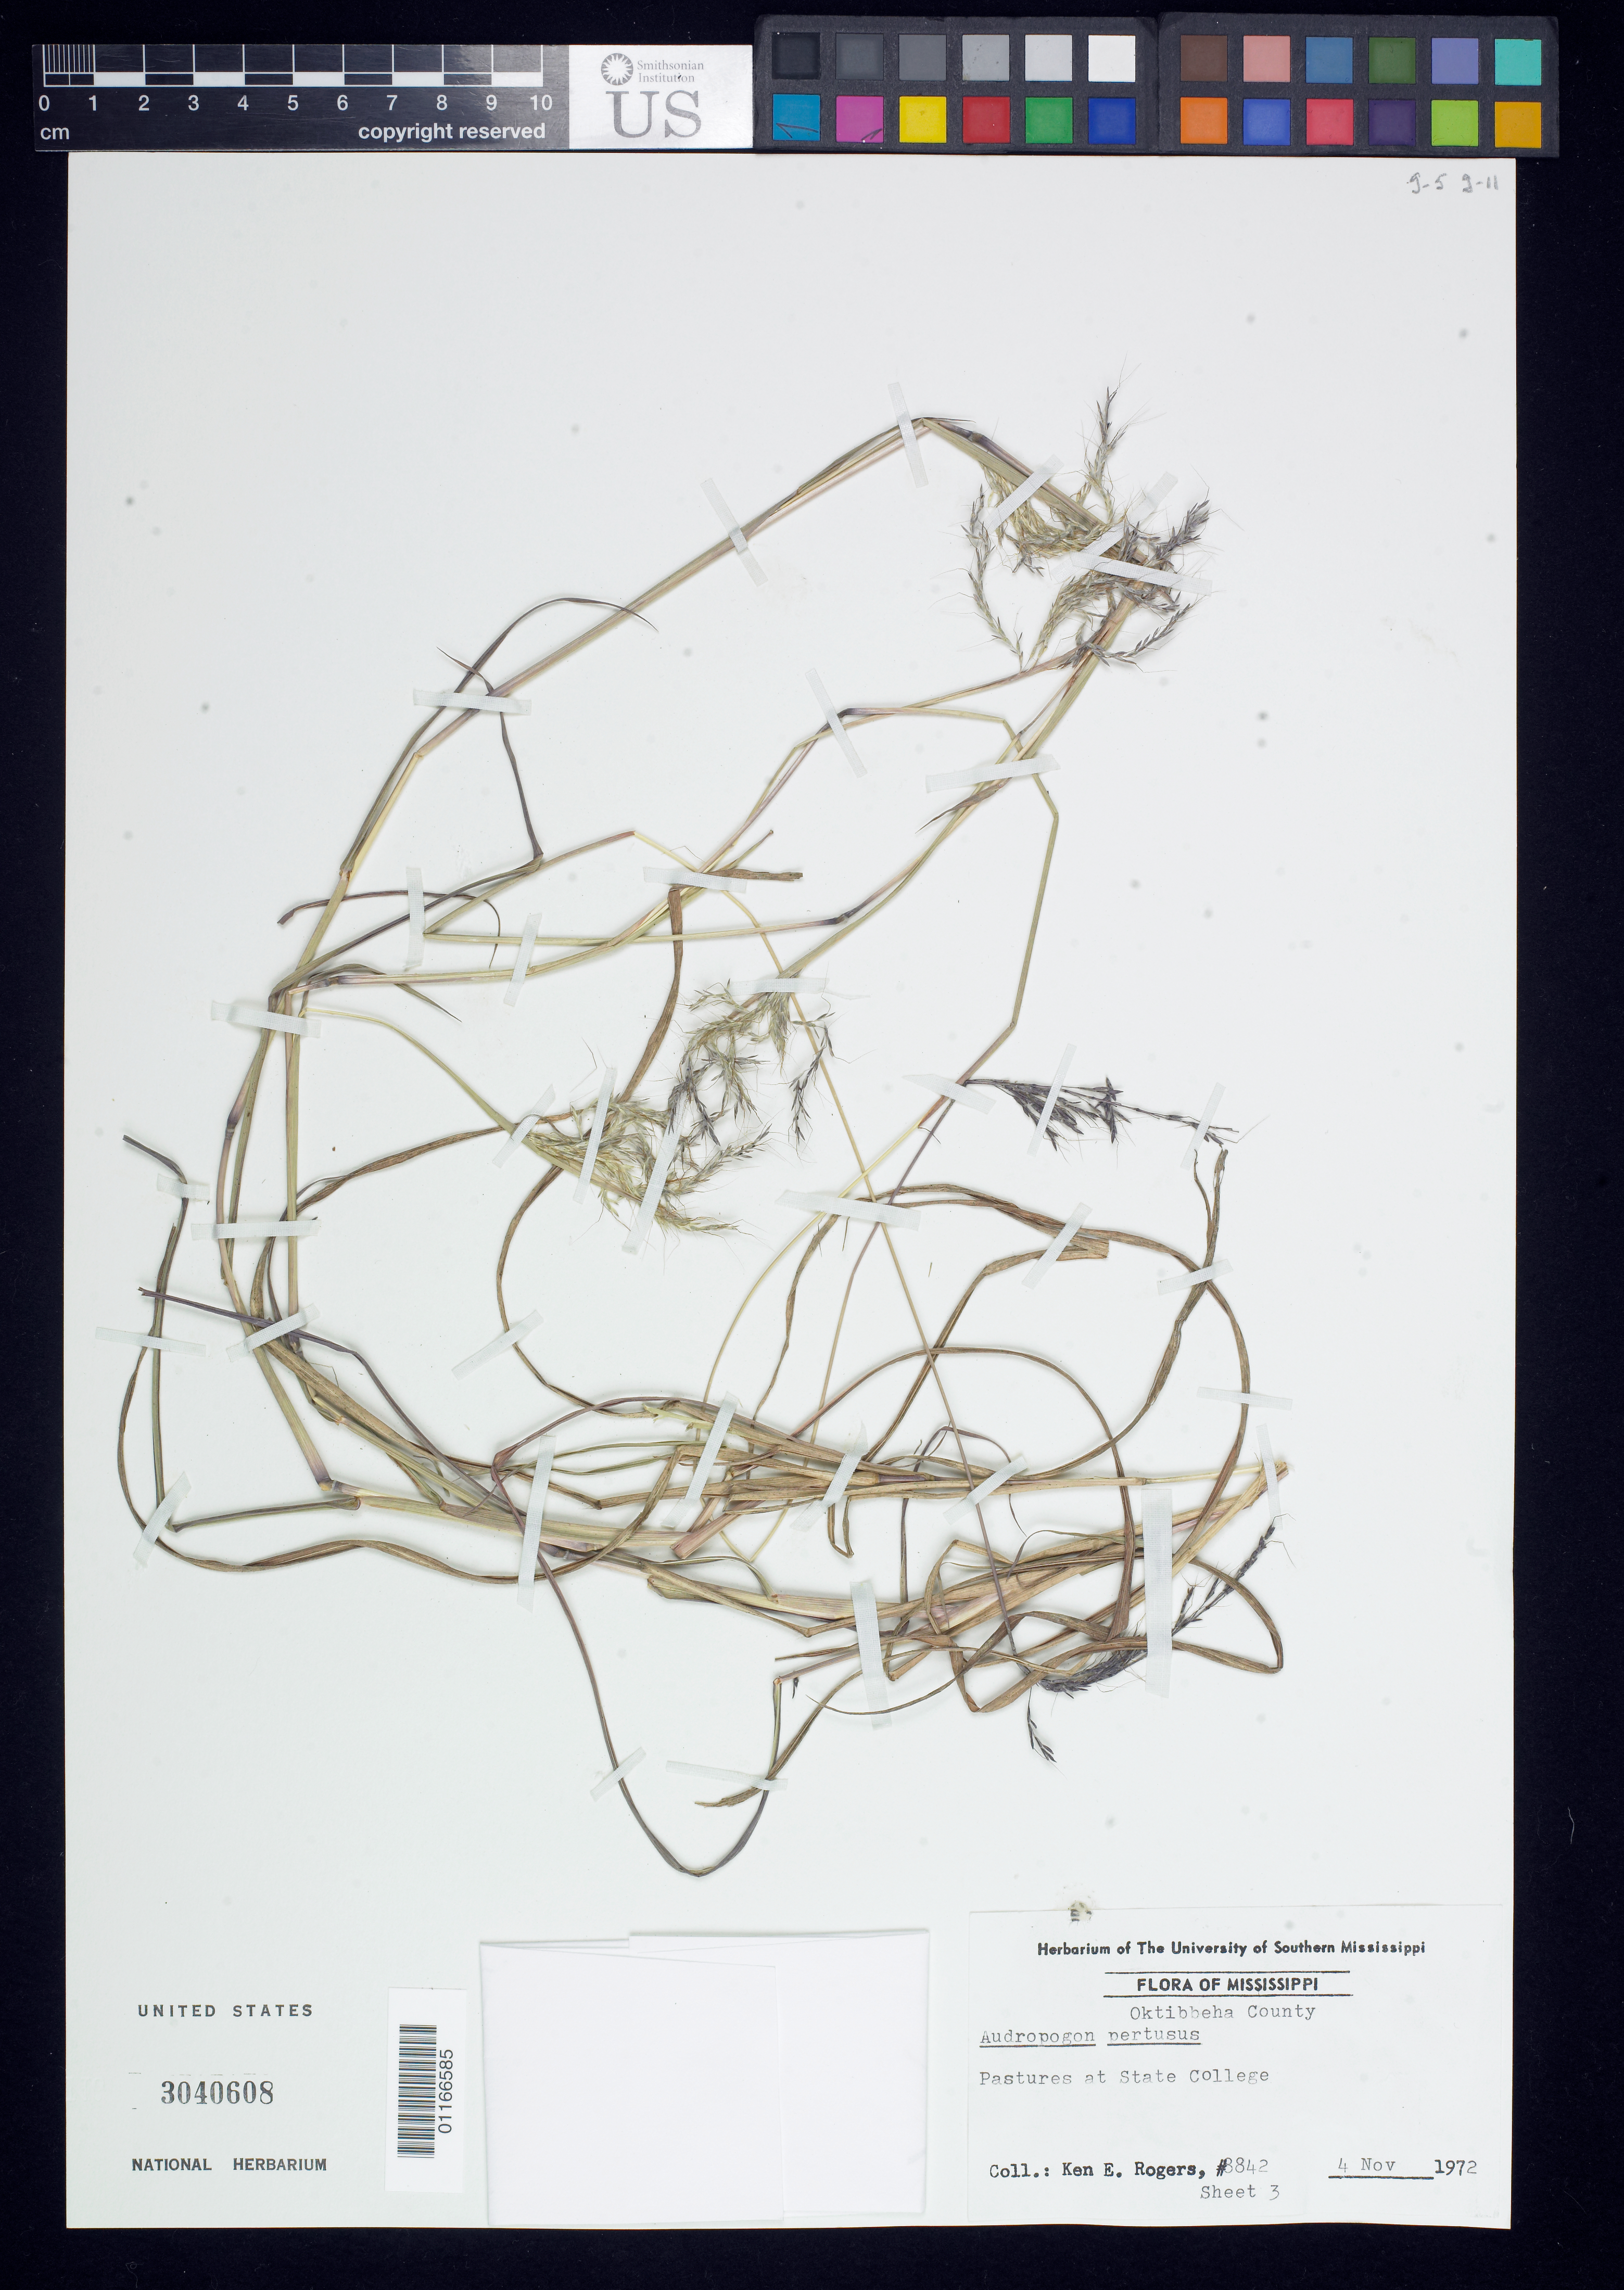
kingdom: Plantae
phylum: Tracheophyta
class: Liliopsida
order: Poales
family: Poaceae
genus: Andropogon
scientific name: Andropogon pertusus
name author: (L.) Willd.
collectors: K. Rogers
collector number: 8842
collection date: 1972-11-04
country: United States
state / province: Mississippi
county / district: Oktibbeha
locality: Patures at State College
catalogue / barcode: US 3040608